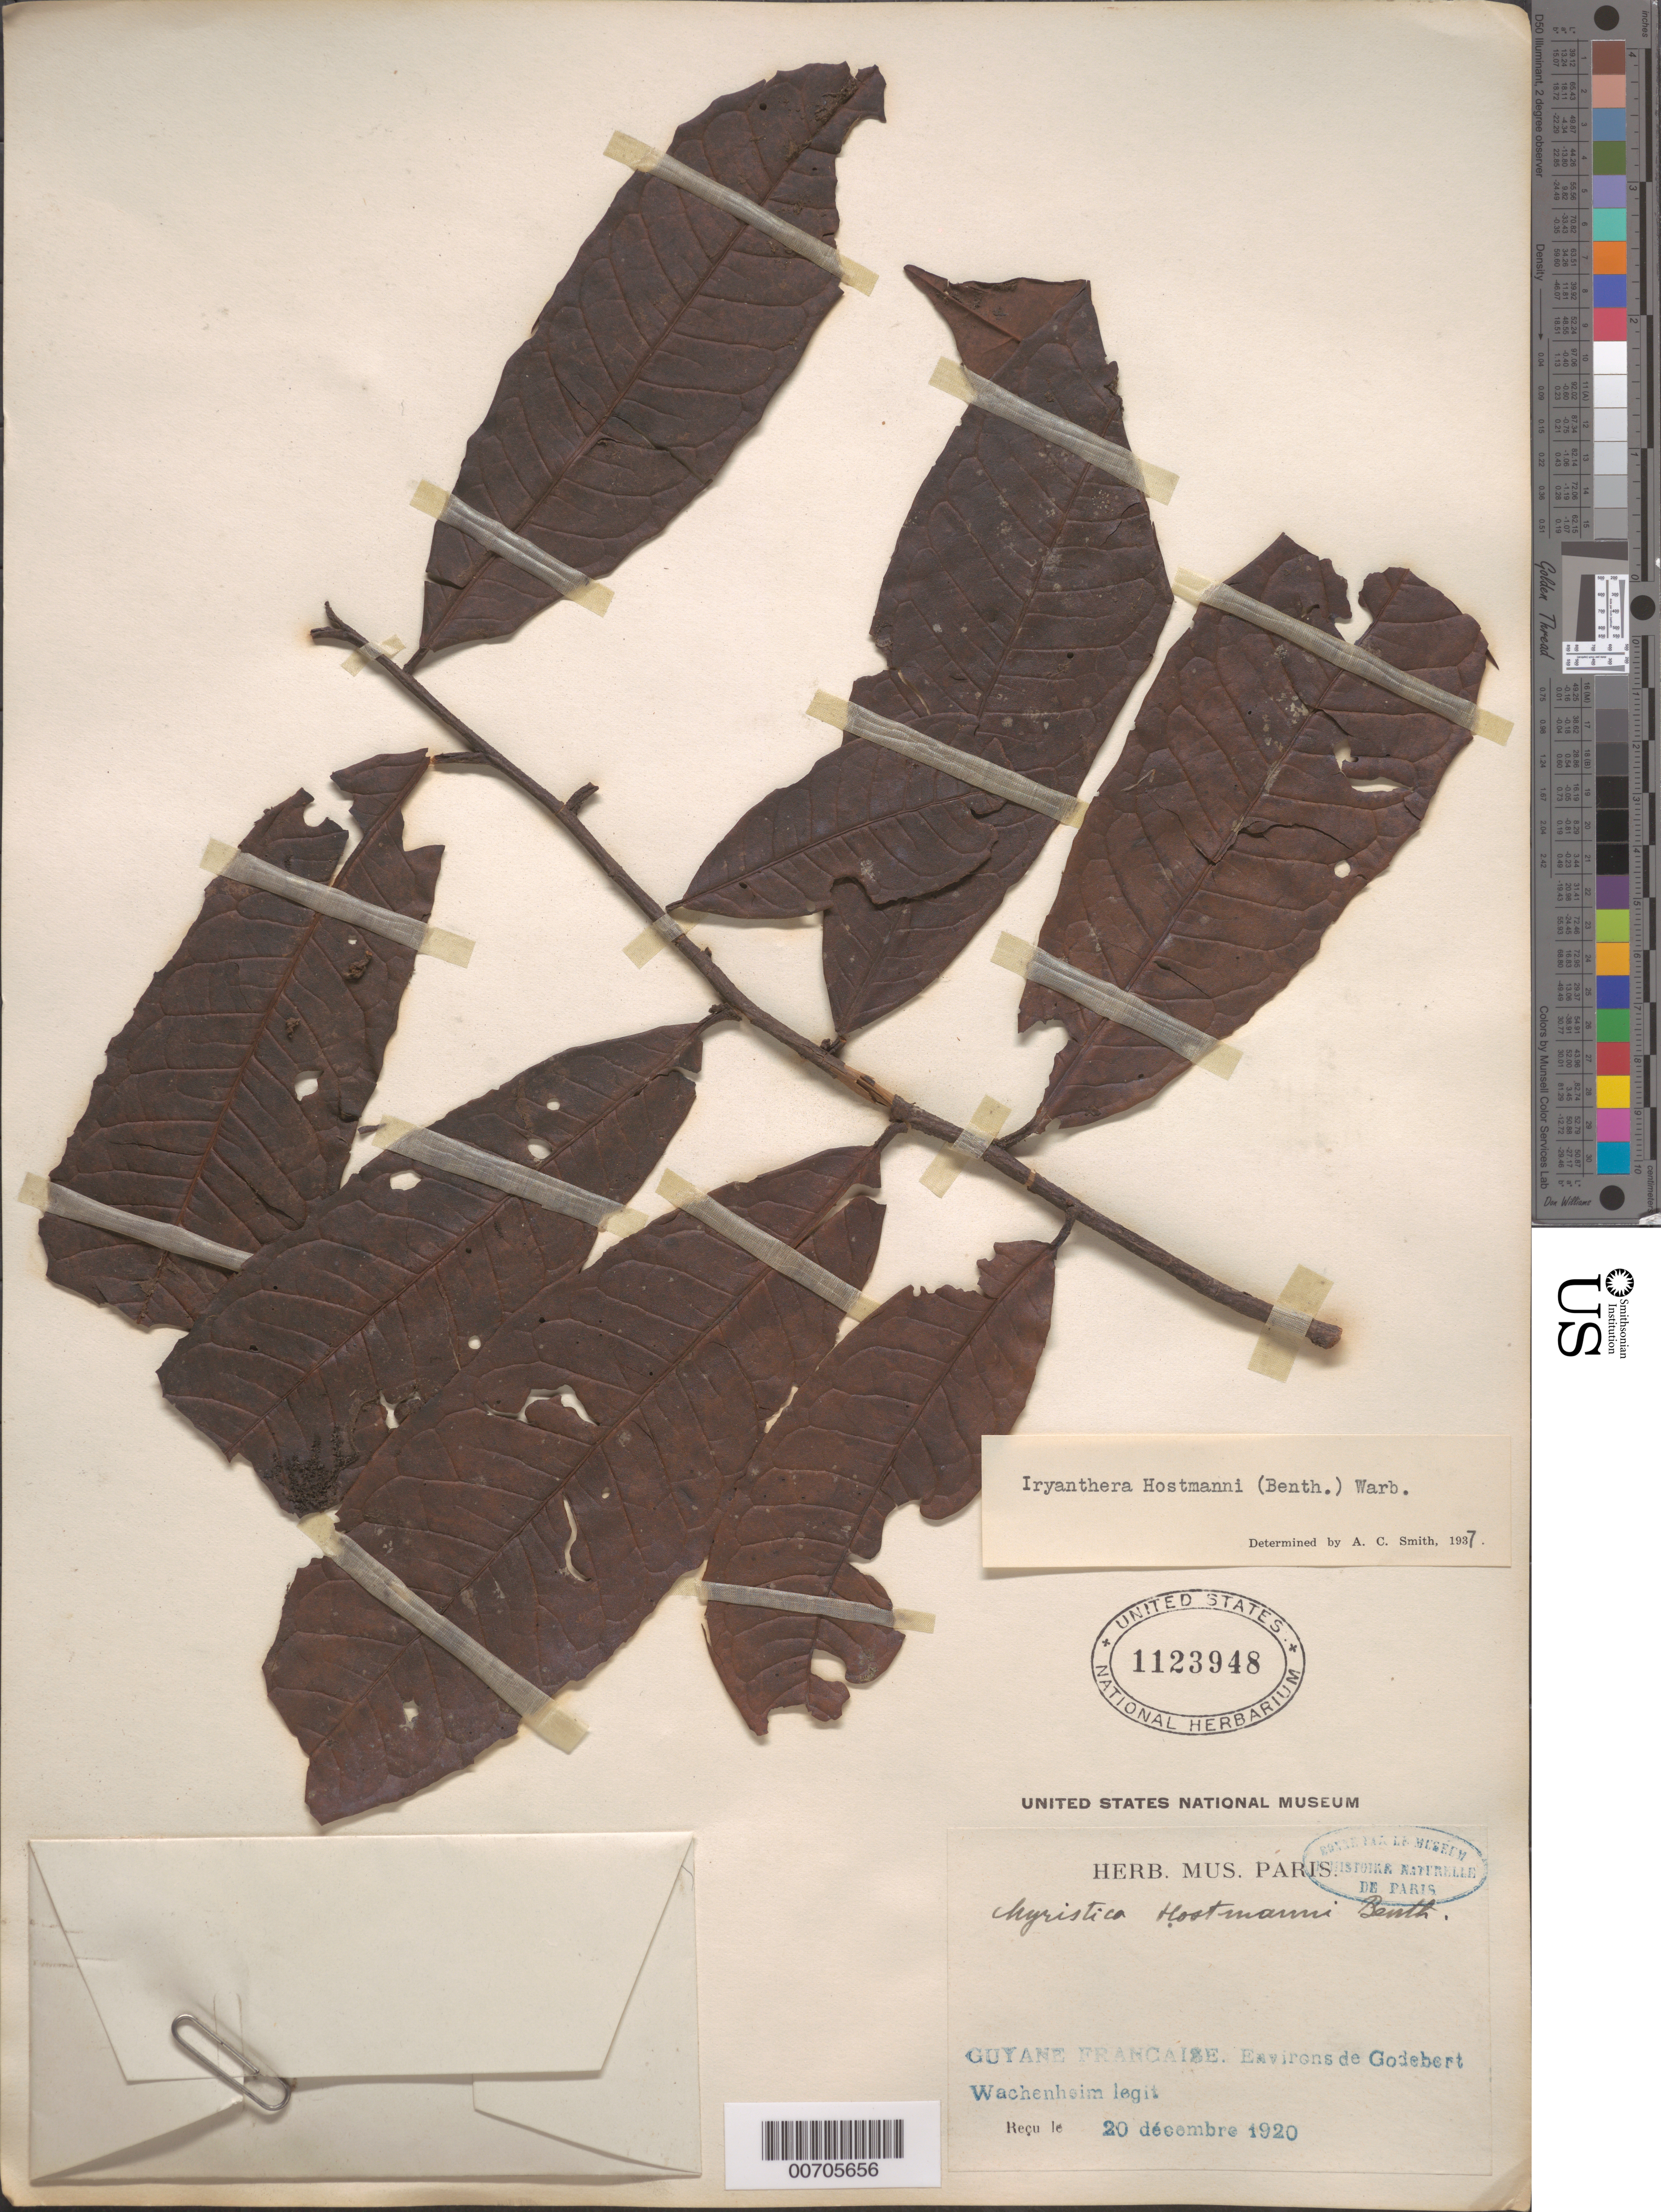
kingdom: Plantae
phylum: Tracheophyta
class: Magnoliopsida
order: Magnoliales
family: Myristicaceae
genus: Iryanthera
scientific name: Iryanthera hostmannii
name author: (Benth.) Warb.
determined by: Smith, A. C.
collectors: G. Wachenheim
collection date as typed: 20-Dec-20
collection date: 1920-12-20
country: French Guiana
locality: Godebert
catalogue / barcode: US 1123948